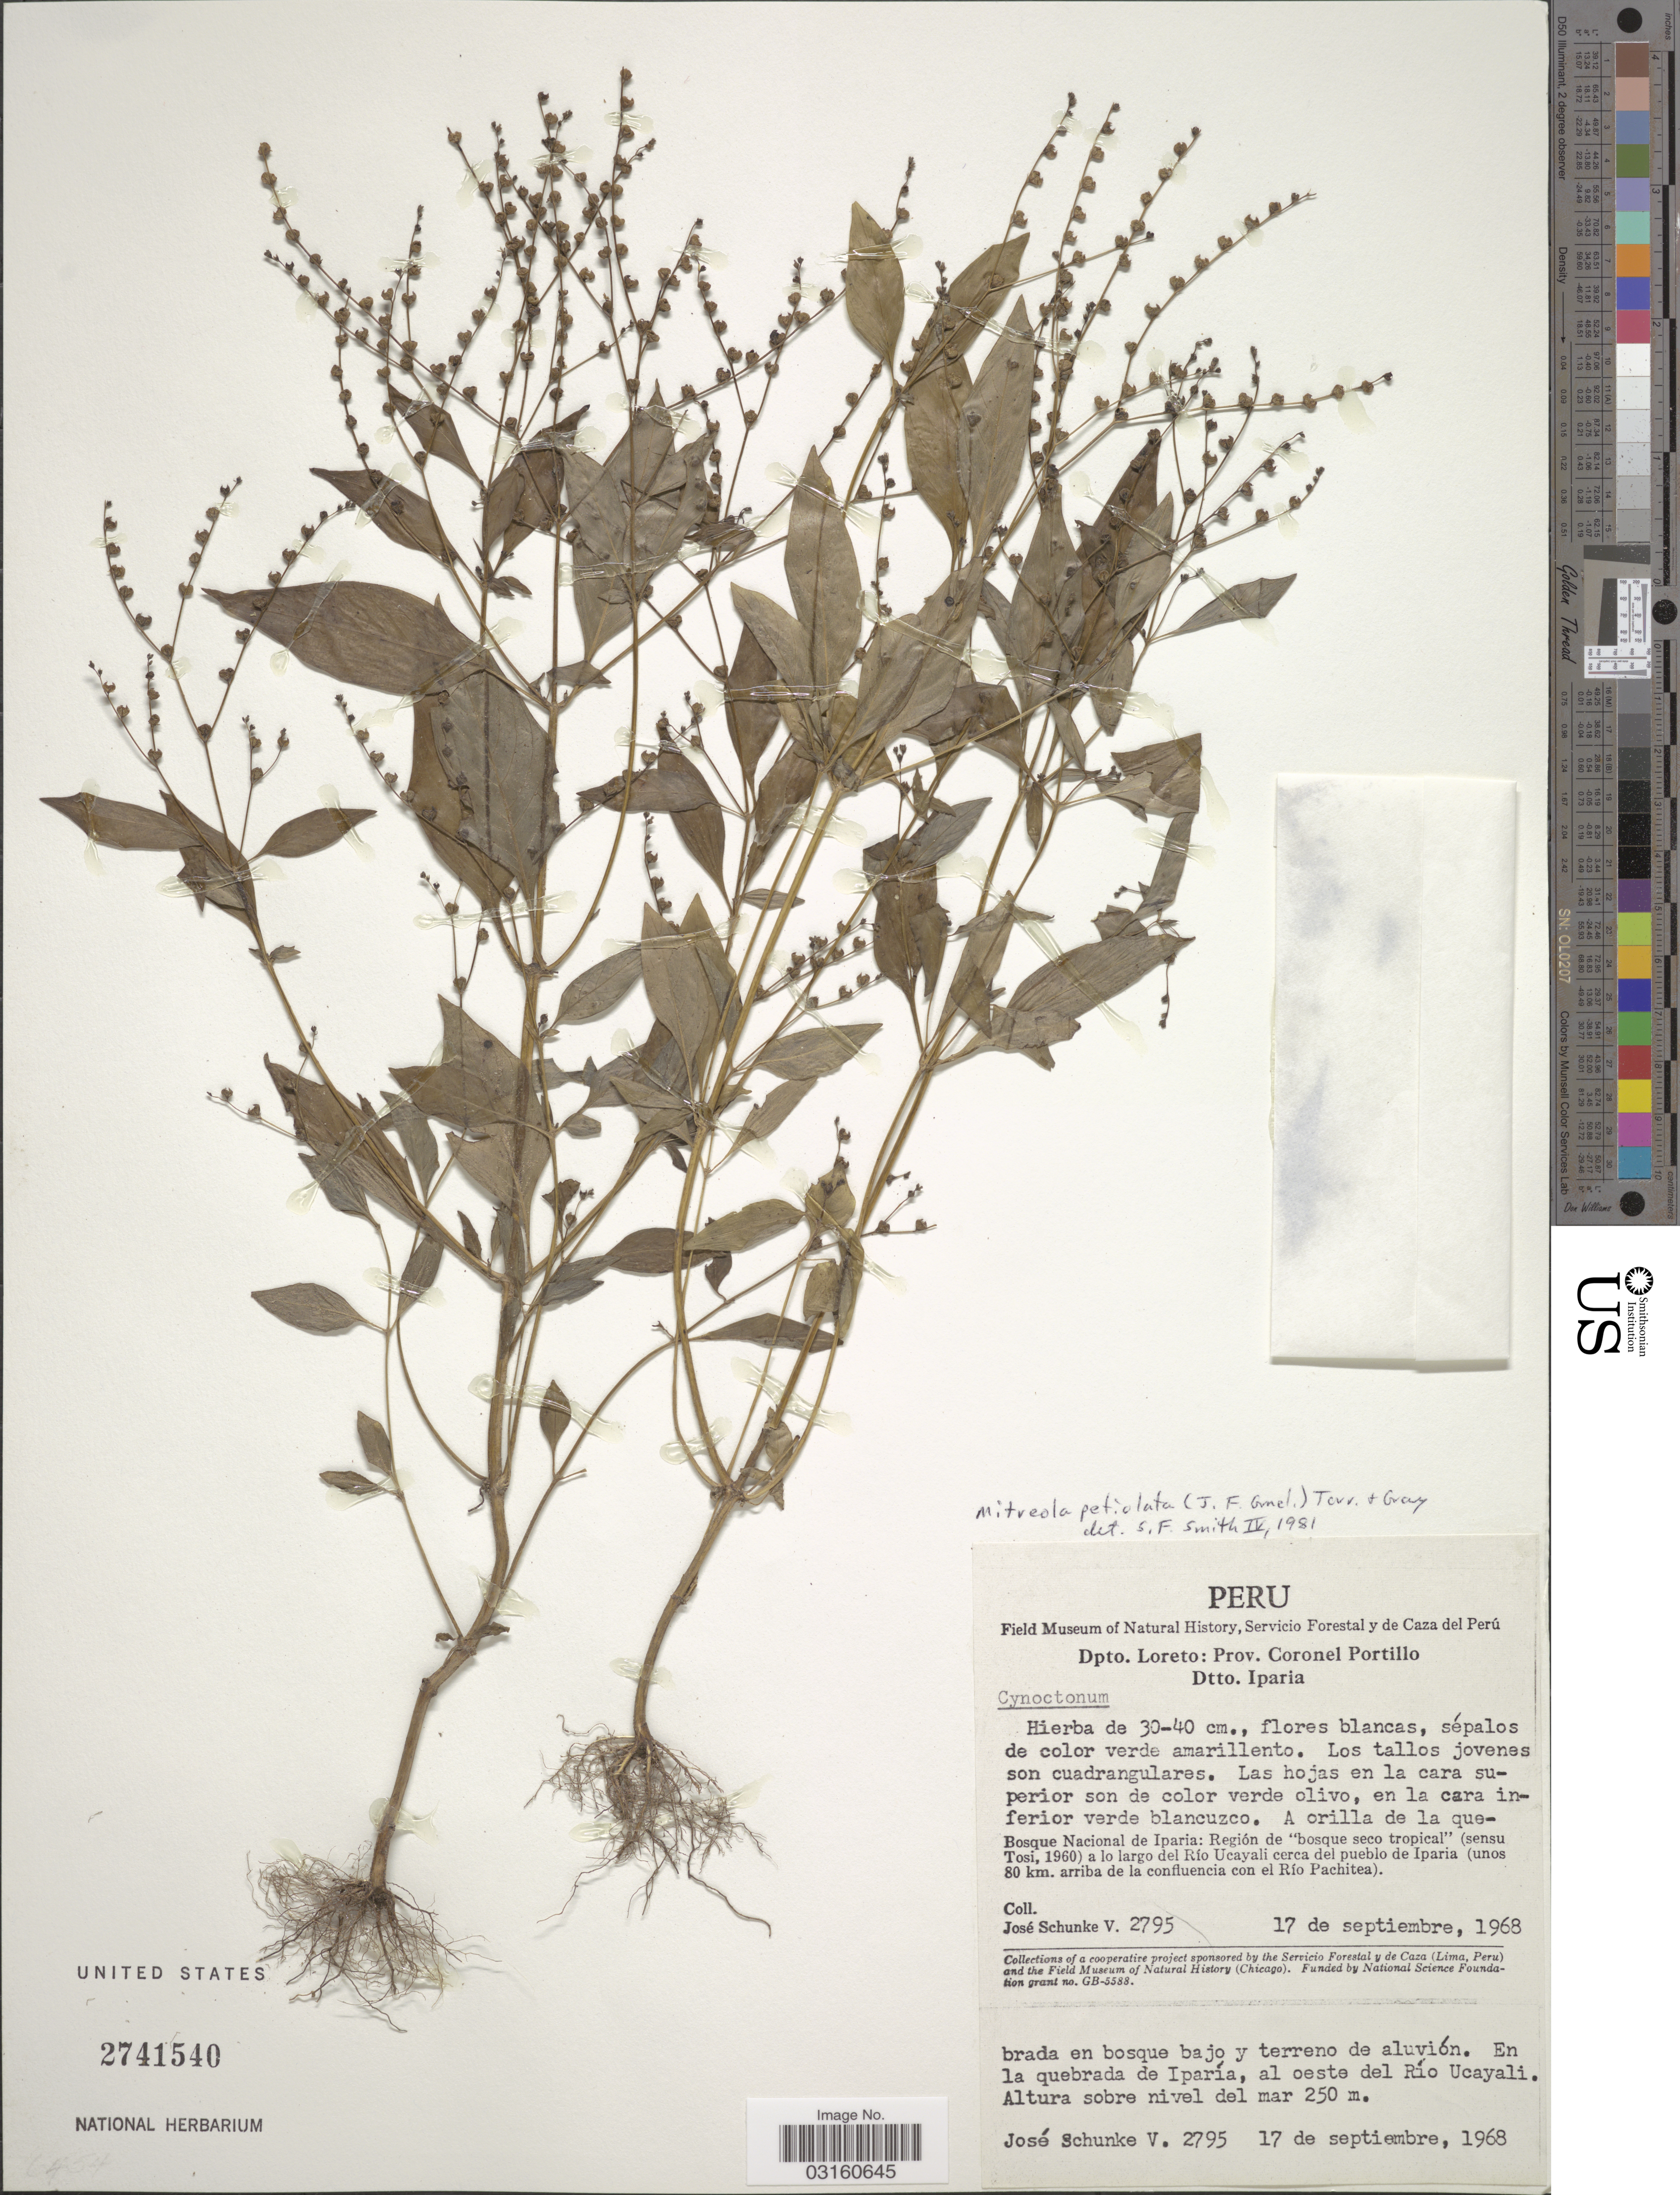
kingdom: Plantae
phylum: Tracheophyta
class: Magnoliopsida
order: Gentianales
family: Loganiaceae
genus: Mitreola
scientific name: Mitreola petiolata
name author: (J.F. Gmel.) Torr. & A. Gray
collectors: J. Schunke Vigo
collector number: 2795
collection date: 1968-09-17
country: Peru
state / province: Loreto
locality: Dpto. Loreto: Prov. Coronel Portillo. Dtto. Iparia. Bosque Nacional de Iparia: Región de "bosque seco tropical" (sensu Tosi, 1960) a lo largo del Río Ucayali cerca del pueblo de Iparia (unos 80 km. arriba de la confluencia con el Río Pachitea). En la quebrada de Iparía, al oeste del Río Ucayali.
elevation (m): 250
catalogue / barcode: US 2741540